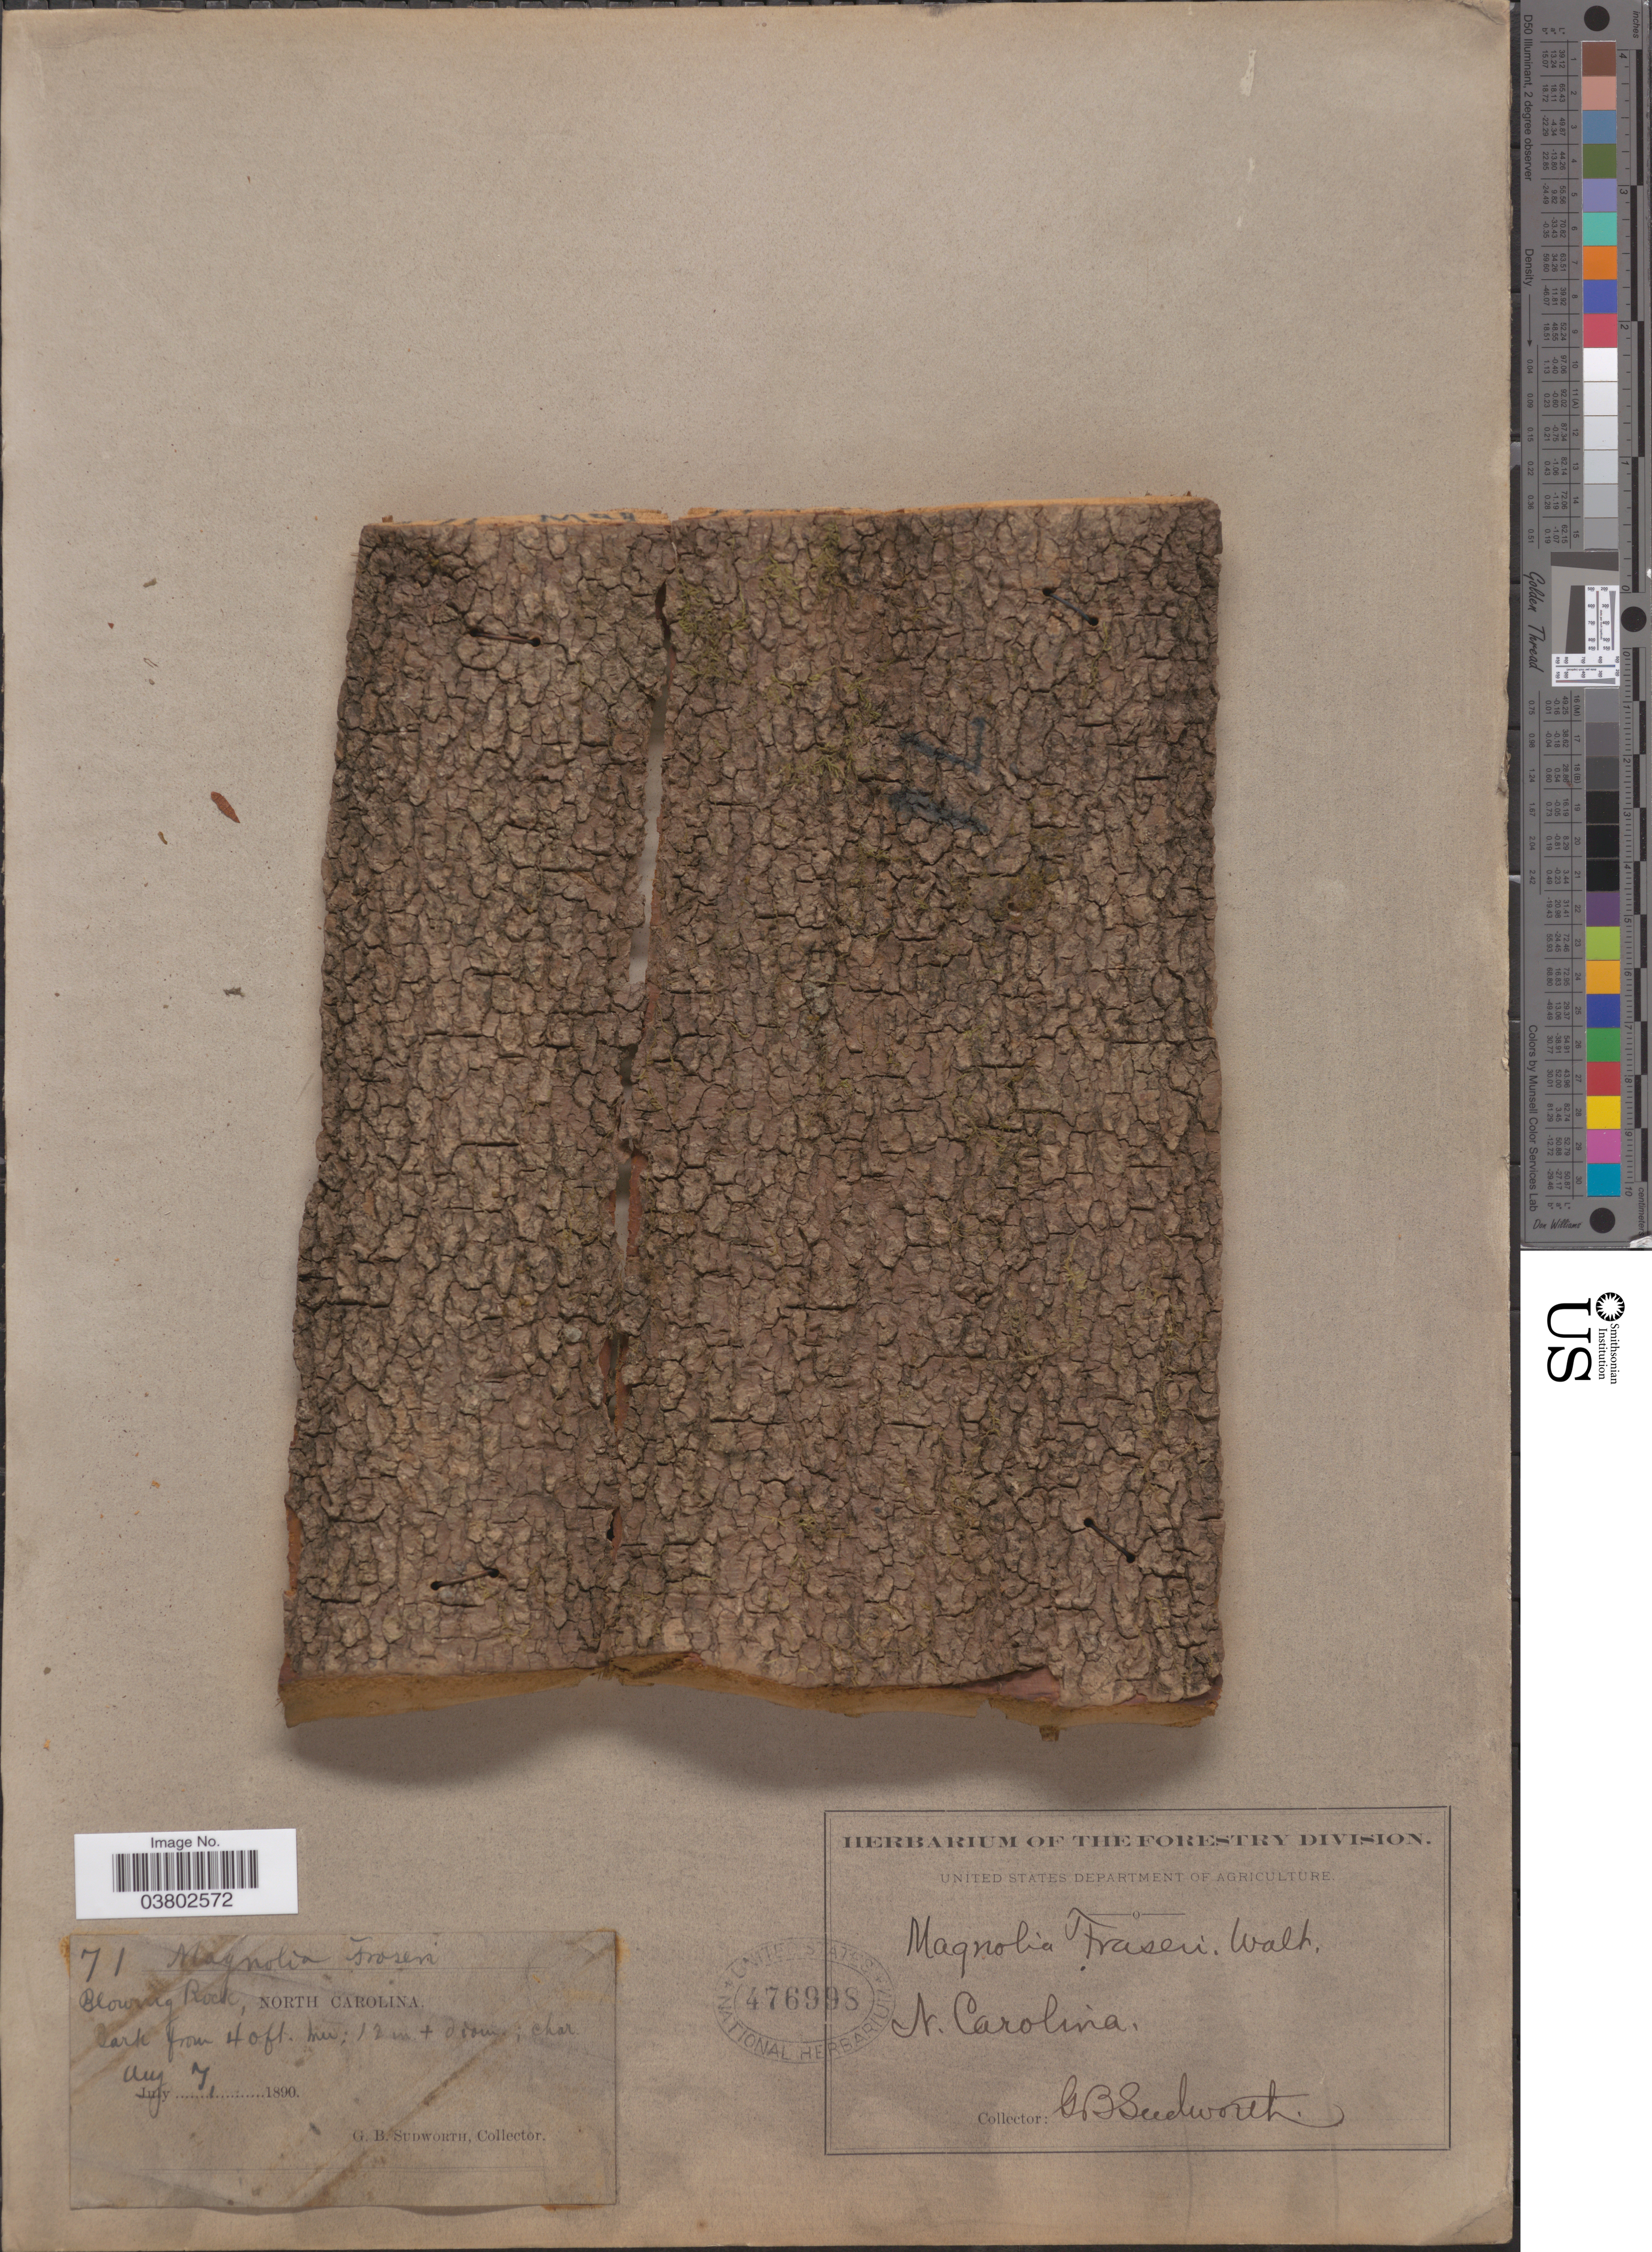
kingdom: Plantae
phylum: Tracheophyta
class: Magnoliopsida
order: Magnoliales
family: Magnoliaceae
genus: Magnolia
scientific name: Magnolia fraseri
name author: Walter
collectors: G. B. Sudworth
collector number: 71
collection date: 1890-08-07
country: United States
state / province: North Carolina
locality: Blowing Rock.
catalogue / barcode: US 476998